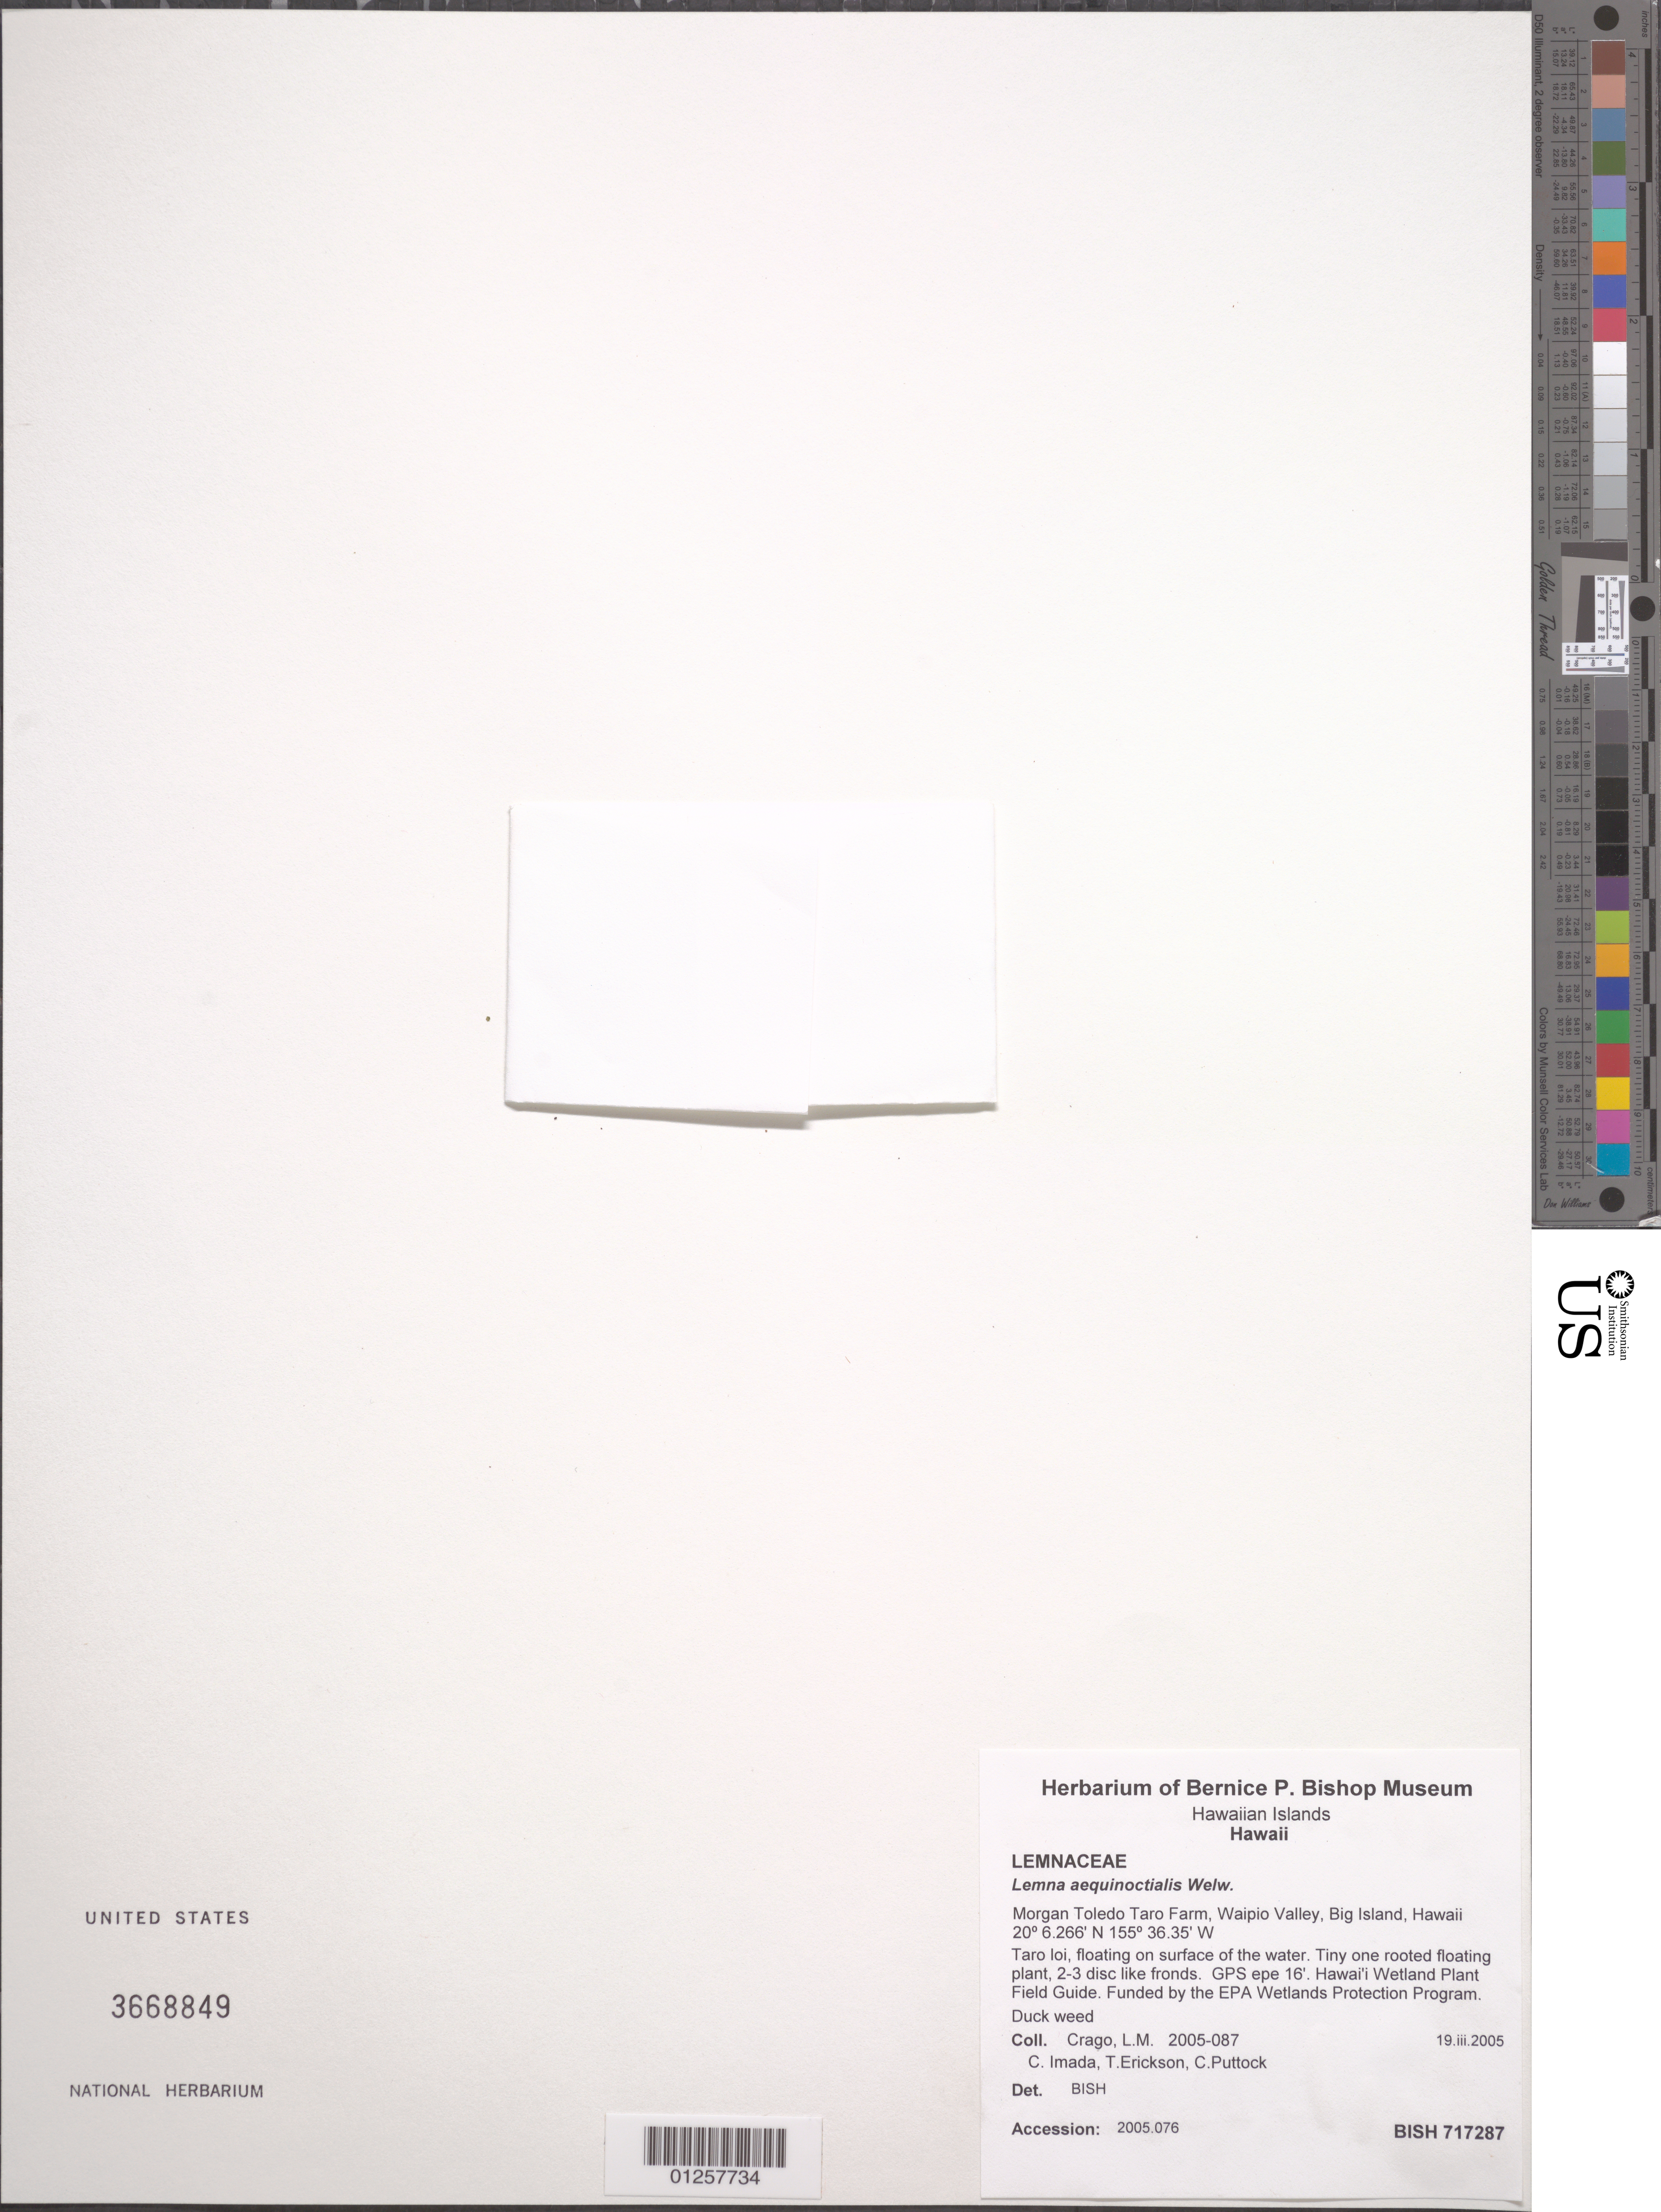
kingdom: Plantae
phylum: Tracheophyta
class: Liliopsida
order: Alismatales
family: Araceae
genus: Lemna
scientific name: Lemna aequinoctialis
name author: Welw.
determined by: BISH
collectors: L. Crago, C. Imada, T. Erickson & C. Puttock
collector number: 2005-087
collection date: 2005-03-19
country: United States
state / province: Hawaii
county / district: Hawaii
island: Hawaii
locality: Morgan Toledo Taro Farm, Waipio Valley, Big Island.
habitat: Taro loi, floating on surface of the water.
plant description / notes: Accession: 2005.076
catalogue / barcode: US 3668849